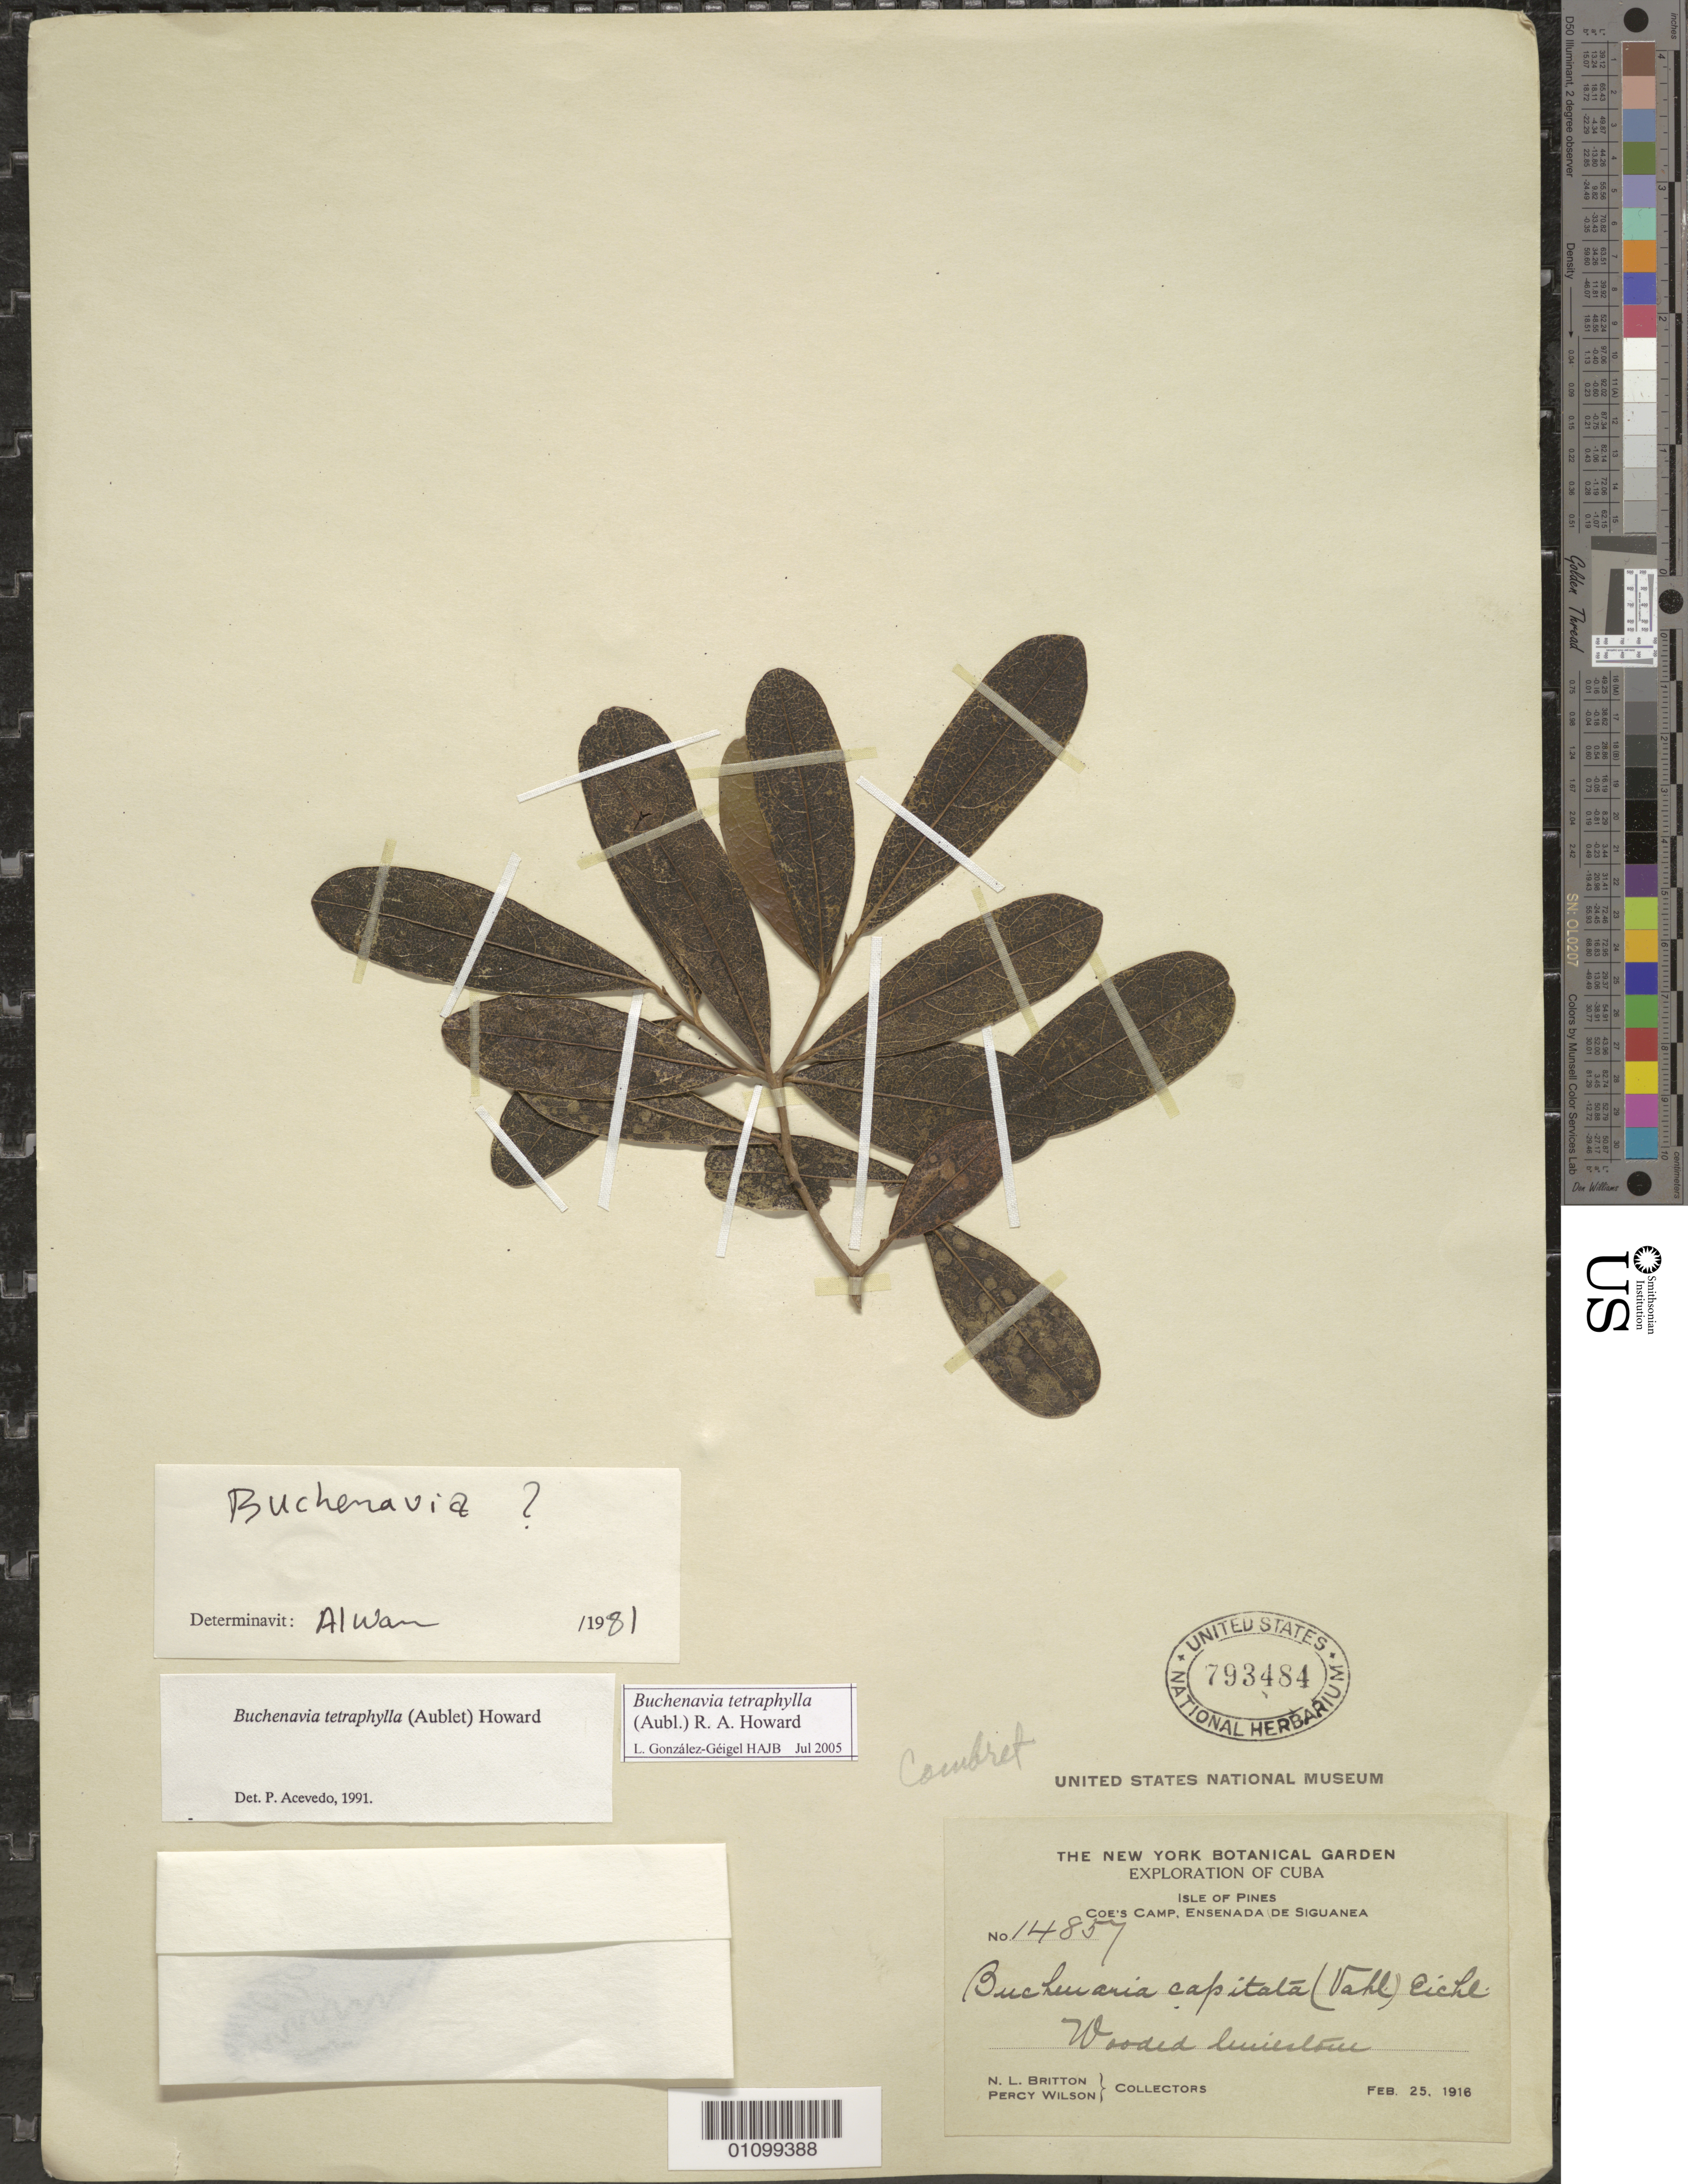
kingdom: Plantae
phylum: Tracheophyta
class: Magnoliopsida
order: Myrtales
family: Combretaceae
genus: Terminalia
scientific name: Terminalia tetraphylla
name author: (Aubl.) Gere & Boatwr.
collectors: N. Britton & P. Wilson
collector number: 14857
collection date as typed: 25 Feb 1916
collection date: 1916-02-25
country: Cuba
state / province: Isla de La Juventud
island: Isla de la Juventud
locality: Coe's Camp, Ensenada de Siguanea Wooded limestone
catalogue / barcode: US 793484